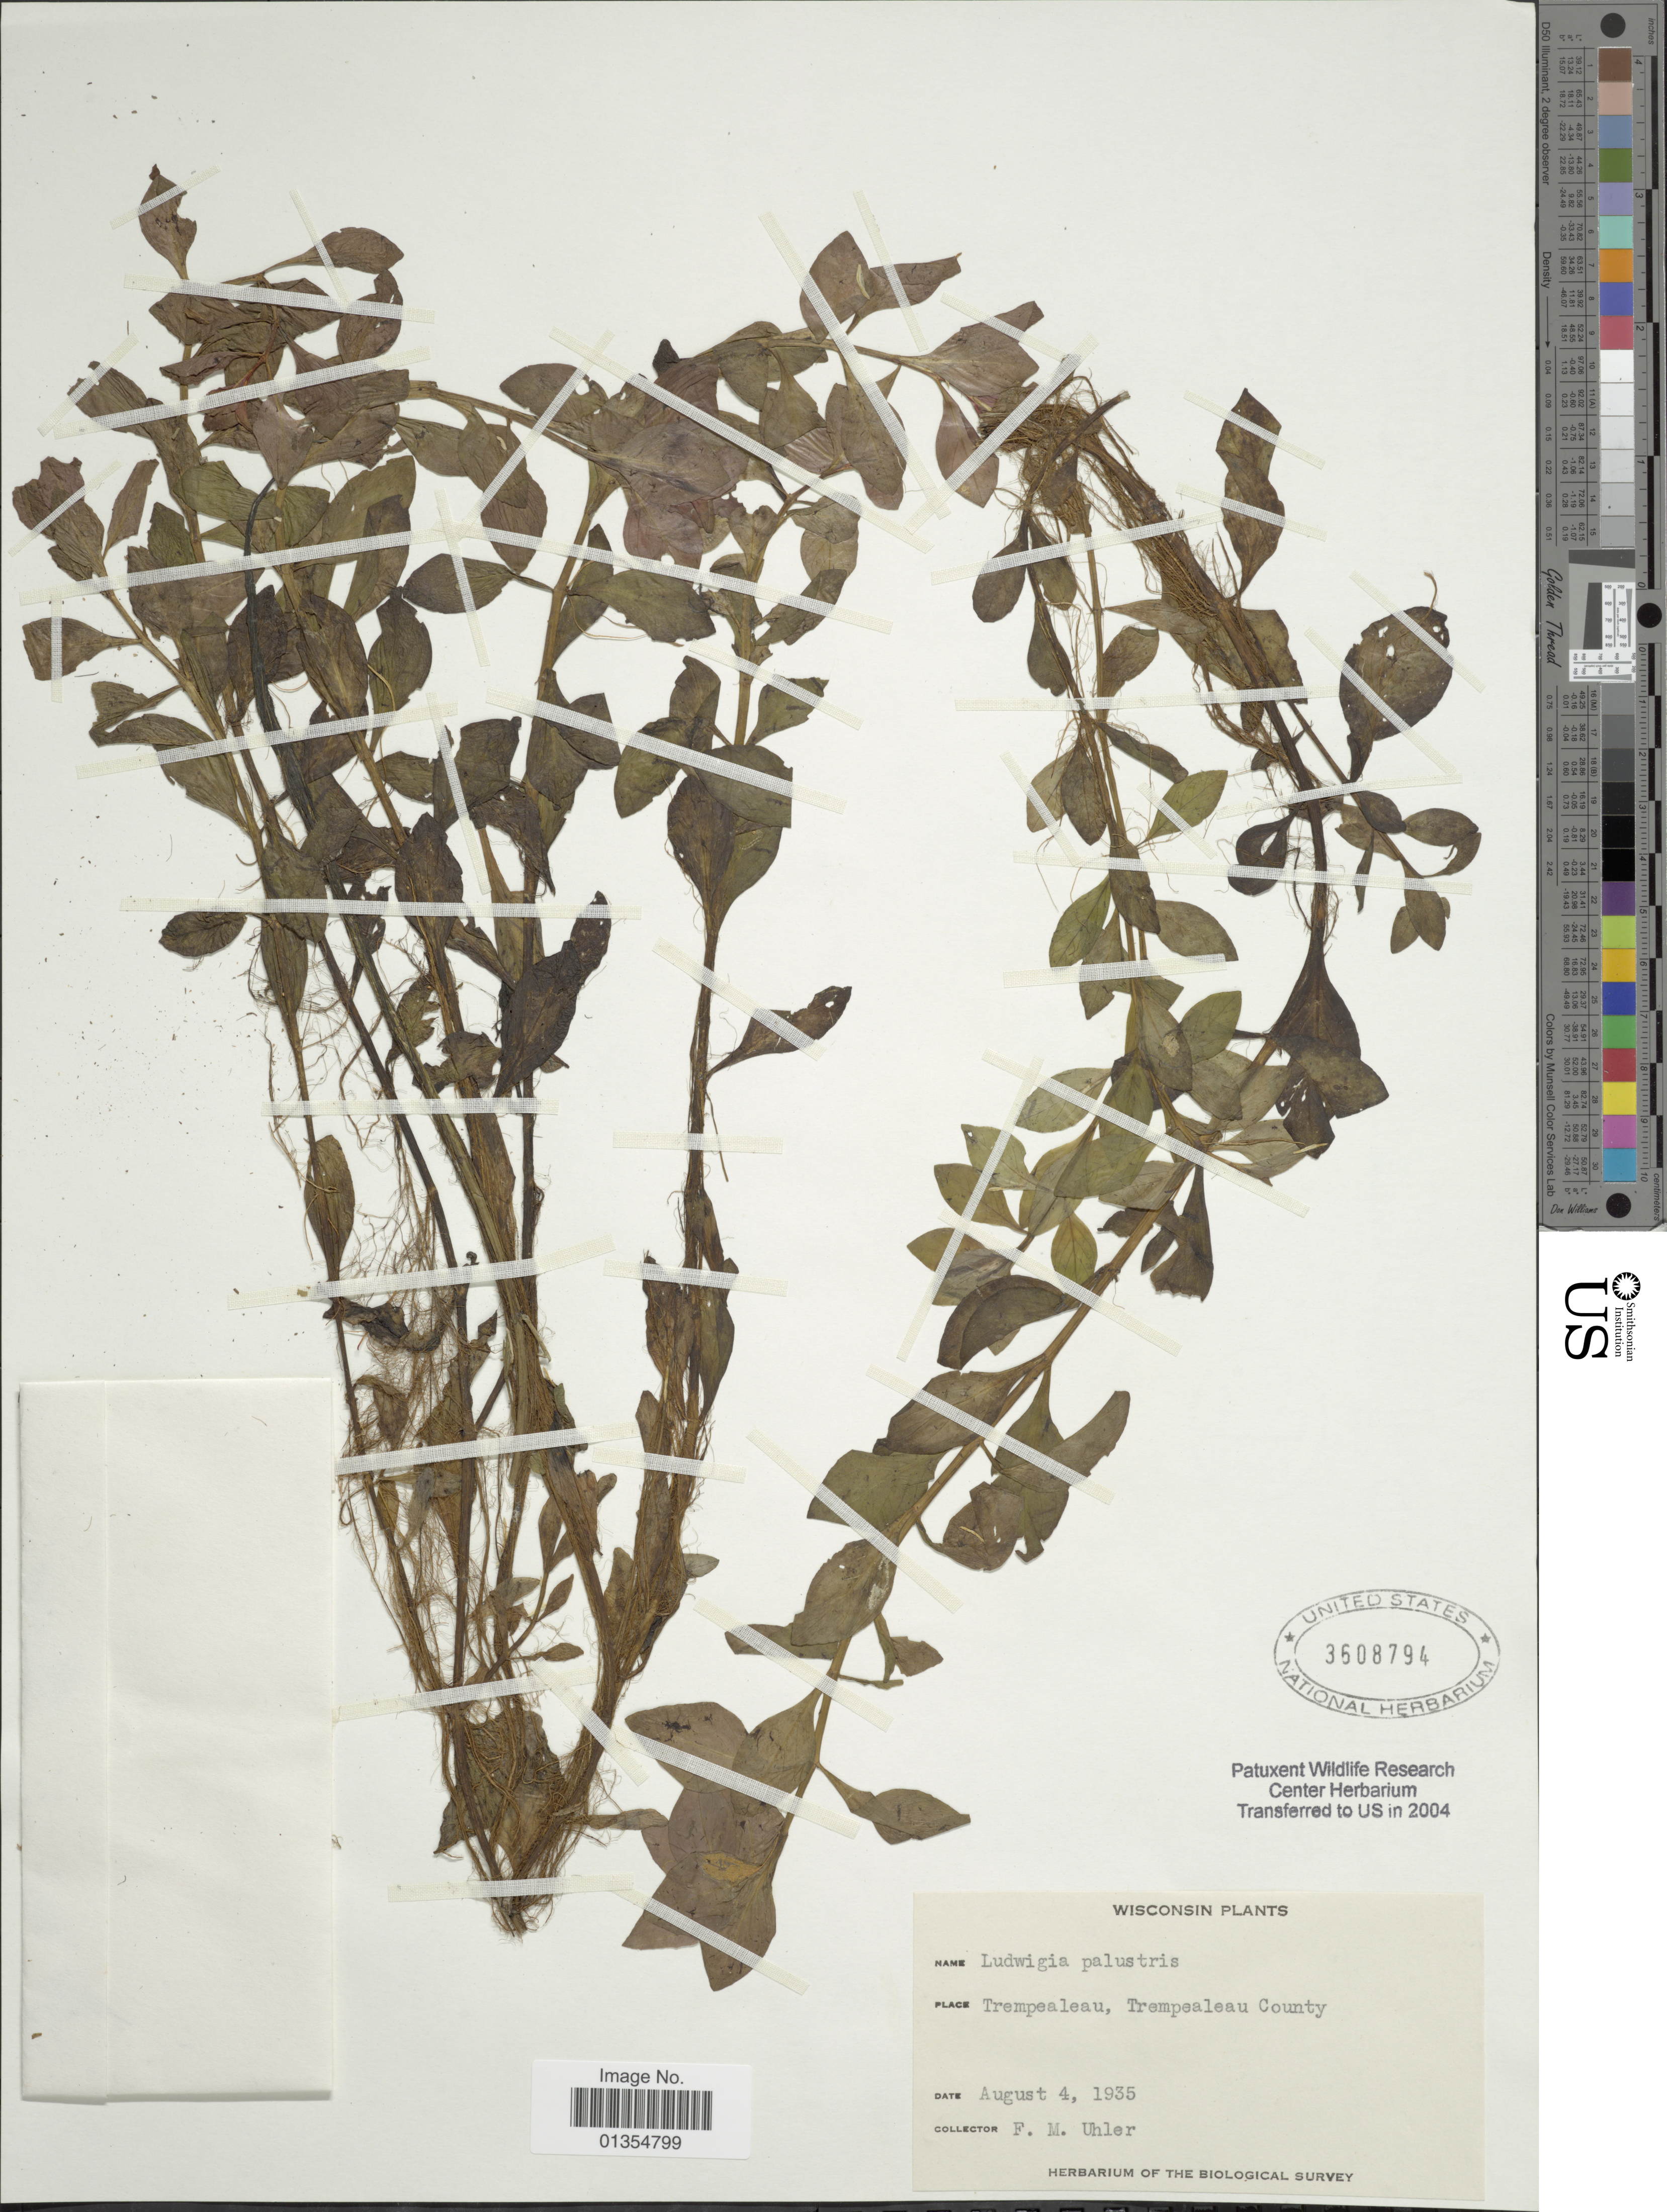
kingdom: Plantae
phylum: Tracheophyta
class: Magnoliopsida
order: Myrtales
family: Onagraceae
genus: Ludwigia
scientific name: Ludwigia palustris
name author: (L.) Elliott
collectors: F. M. Uhler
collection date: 1935-08-04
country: United States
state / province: Wisconsin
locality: Trempealeau, Trempealeau County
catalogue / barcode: US 3608794